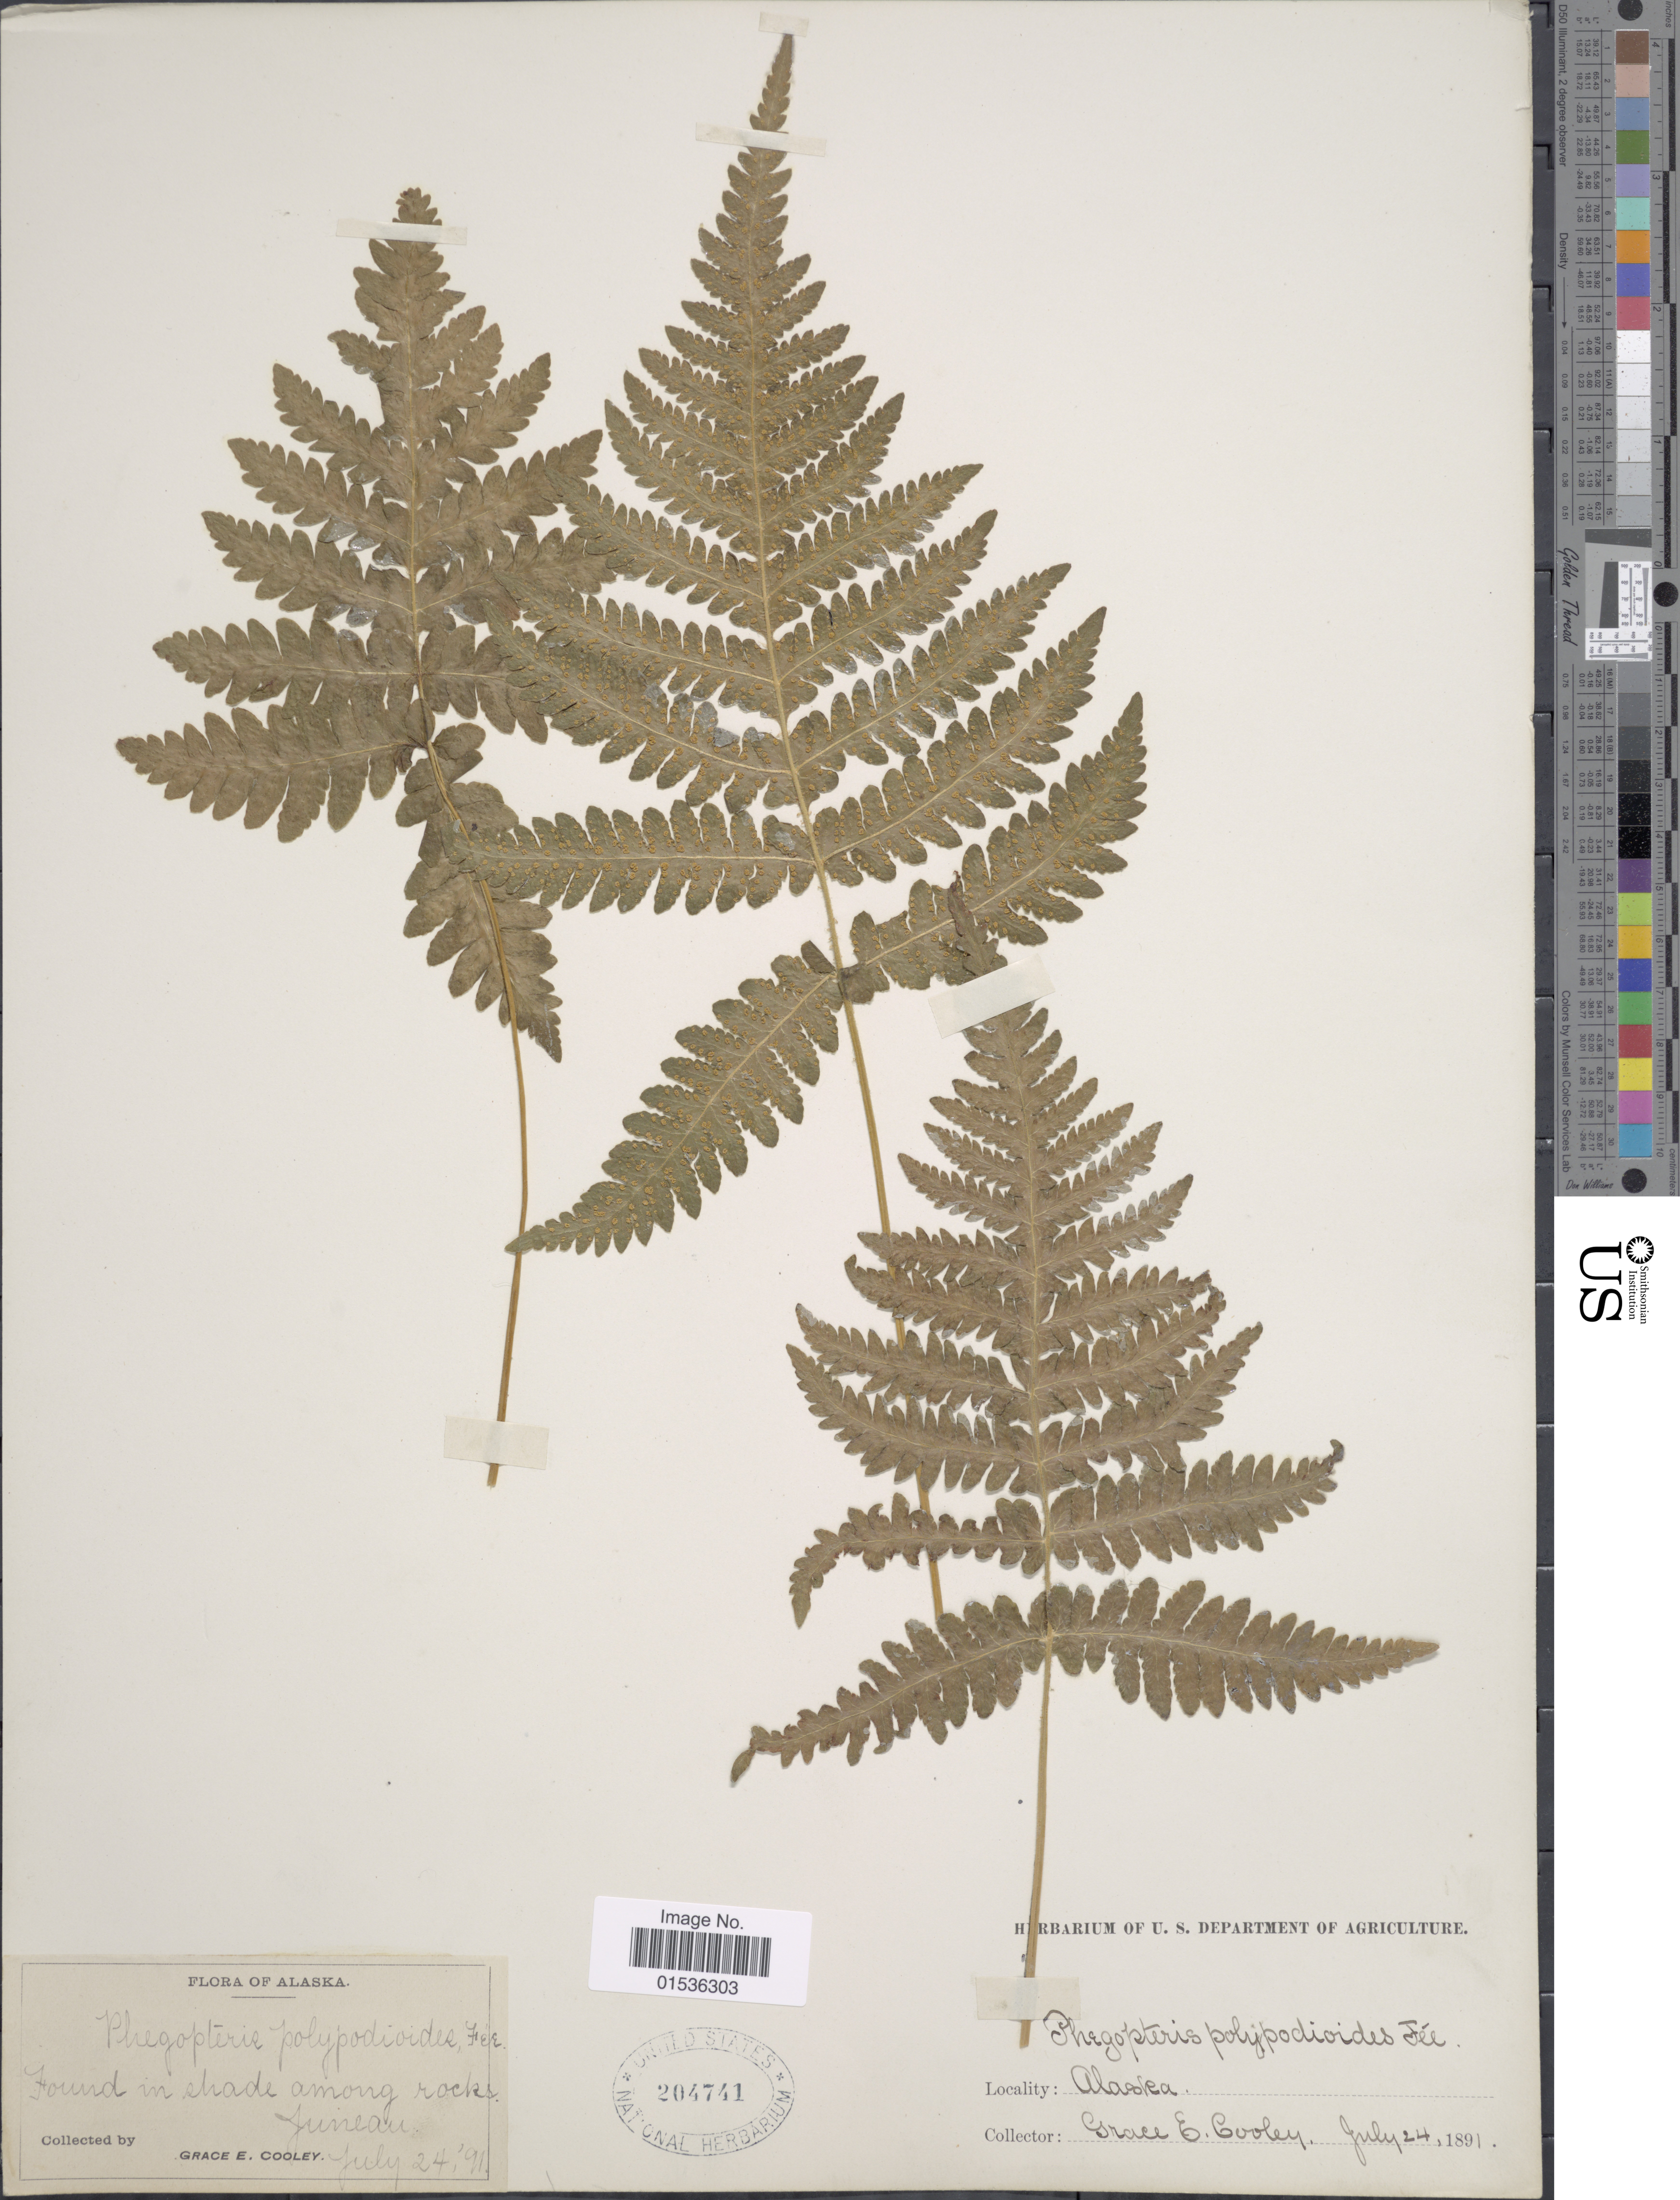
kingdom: Plantae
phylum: Tracheophyta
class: Polypodiopsida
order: Polypodiales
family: Thelypteridaceae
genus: Phegopteris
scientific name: Phegopteris connectilis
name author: (Michx.) Watt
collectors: G. E. Cooley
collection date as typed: Transcribed d/m/y: 24/7/91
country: United States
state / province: Alaska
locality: Alaska, Found in shade among rocks, Juneau.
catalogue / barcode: US 204741